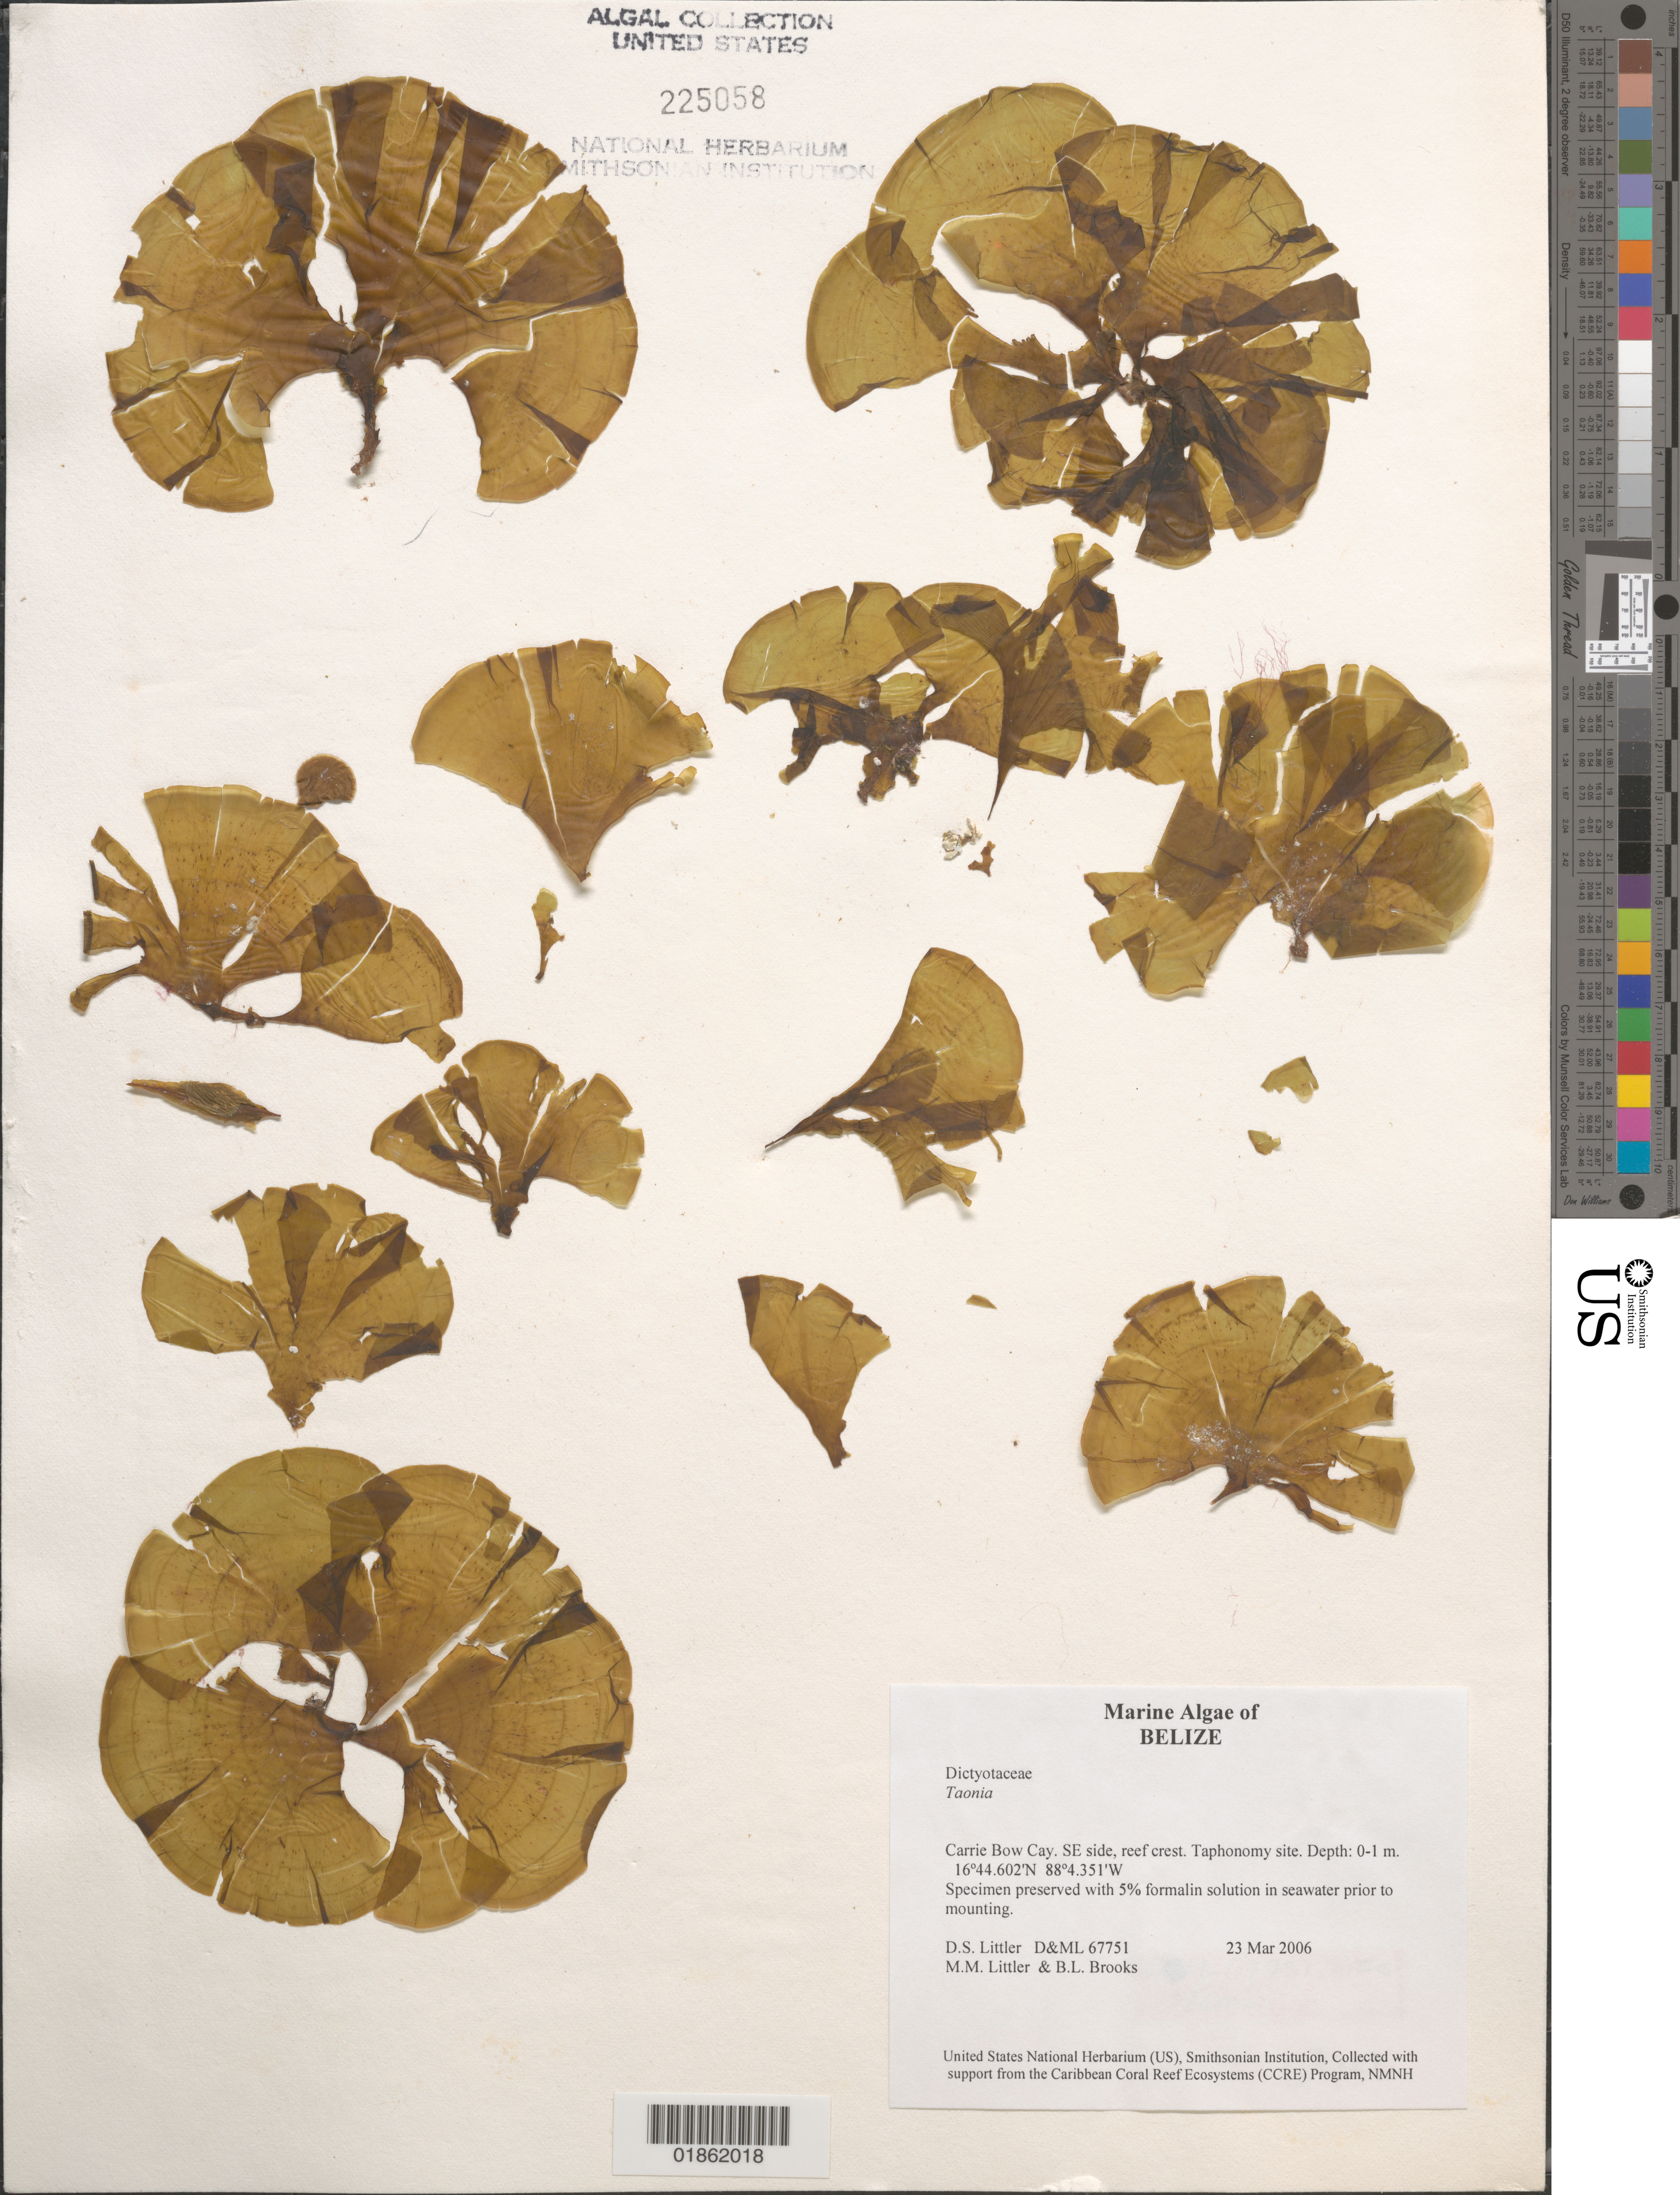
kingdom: Chromista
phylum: Ochrophyta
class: Phaeophyceae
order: Dictyotales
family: Dictyotaceae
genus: Taonia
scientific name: Taonia sp.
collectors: D. S. Littler & M. M. Littler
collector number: D&ML 67751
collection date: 2006-03-23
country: Belize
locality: Gill Reef. Taphonomy site.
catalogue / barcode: US 225058